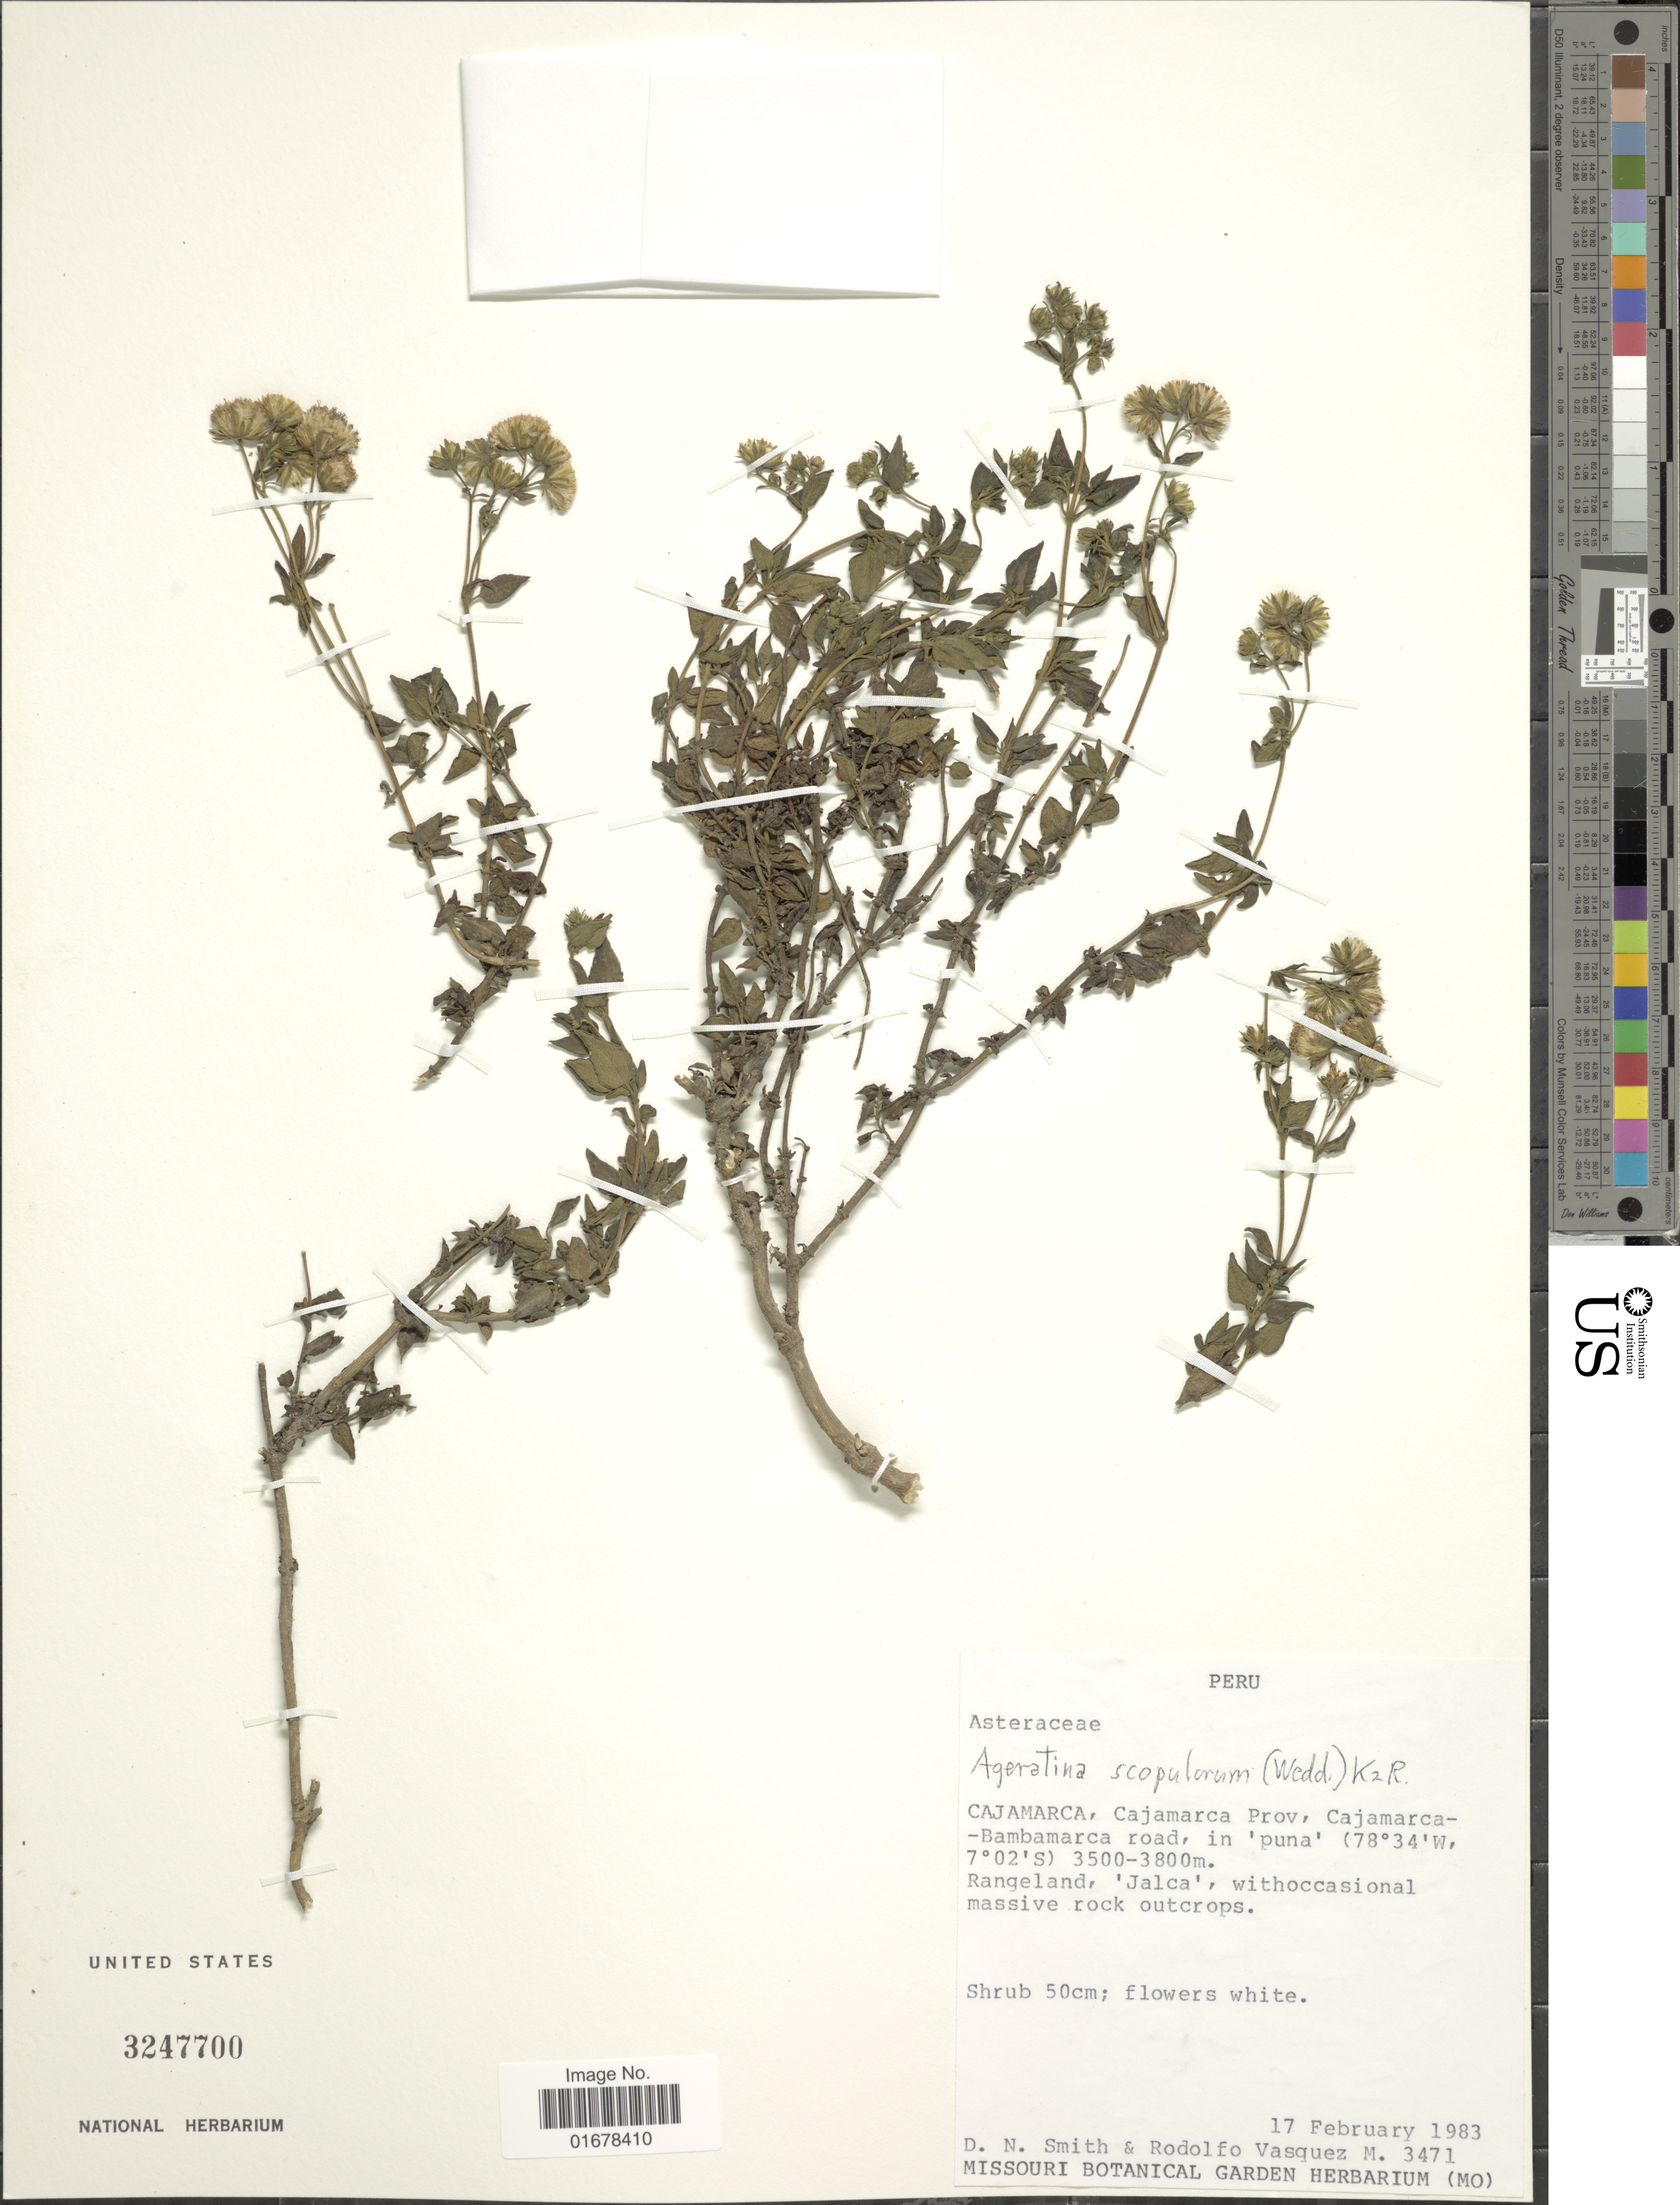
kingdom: Plantae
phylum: Tracheophyta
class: Magnoliopsida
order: Asterales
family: Asteraceae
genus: Ageratina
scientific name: Ageratina scopulorum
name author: (Wedd.) R.M. King & H. Rob.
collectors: D. Smith & R. Vásquez M.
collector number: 3471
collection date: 1983-02-17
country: Peru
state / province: Cajamarca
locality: Cajamarca, Cajamarca Prov., Cajamarca-Bambamarca road, in ' puna'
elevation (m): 3500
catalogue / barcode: US 3247700